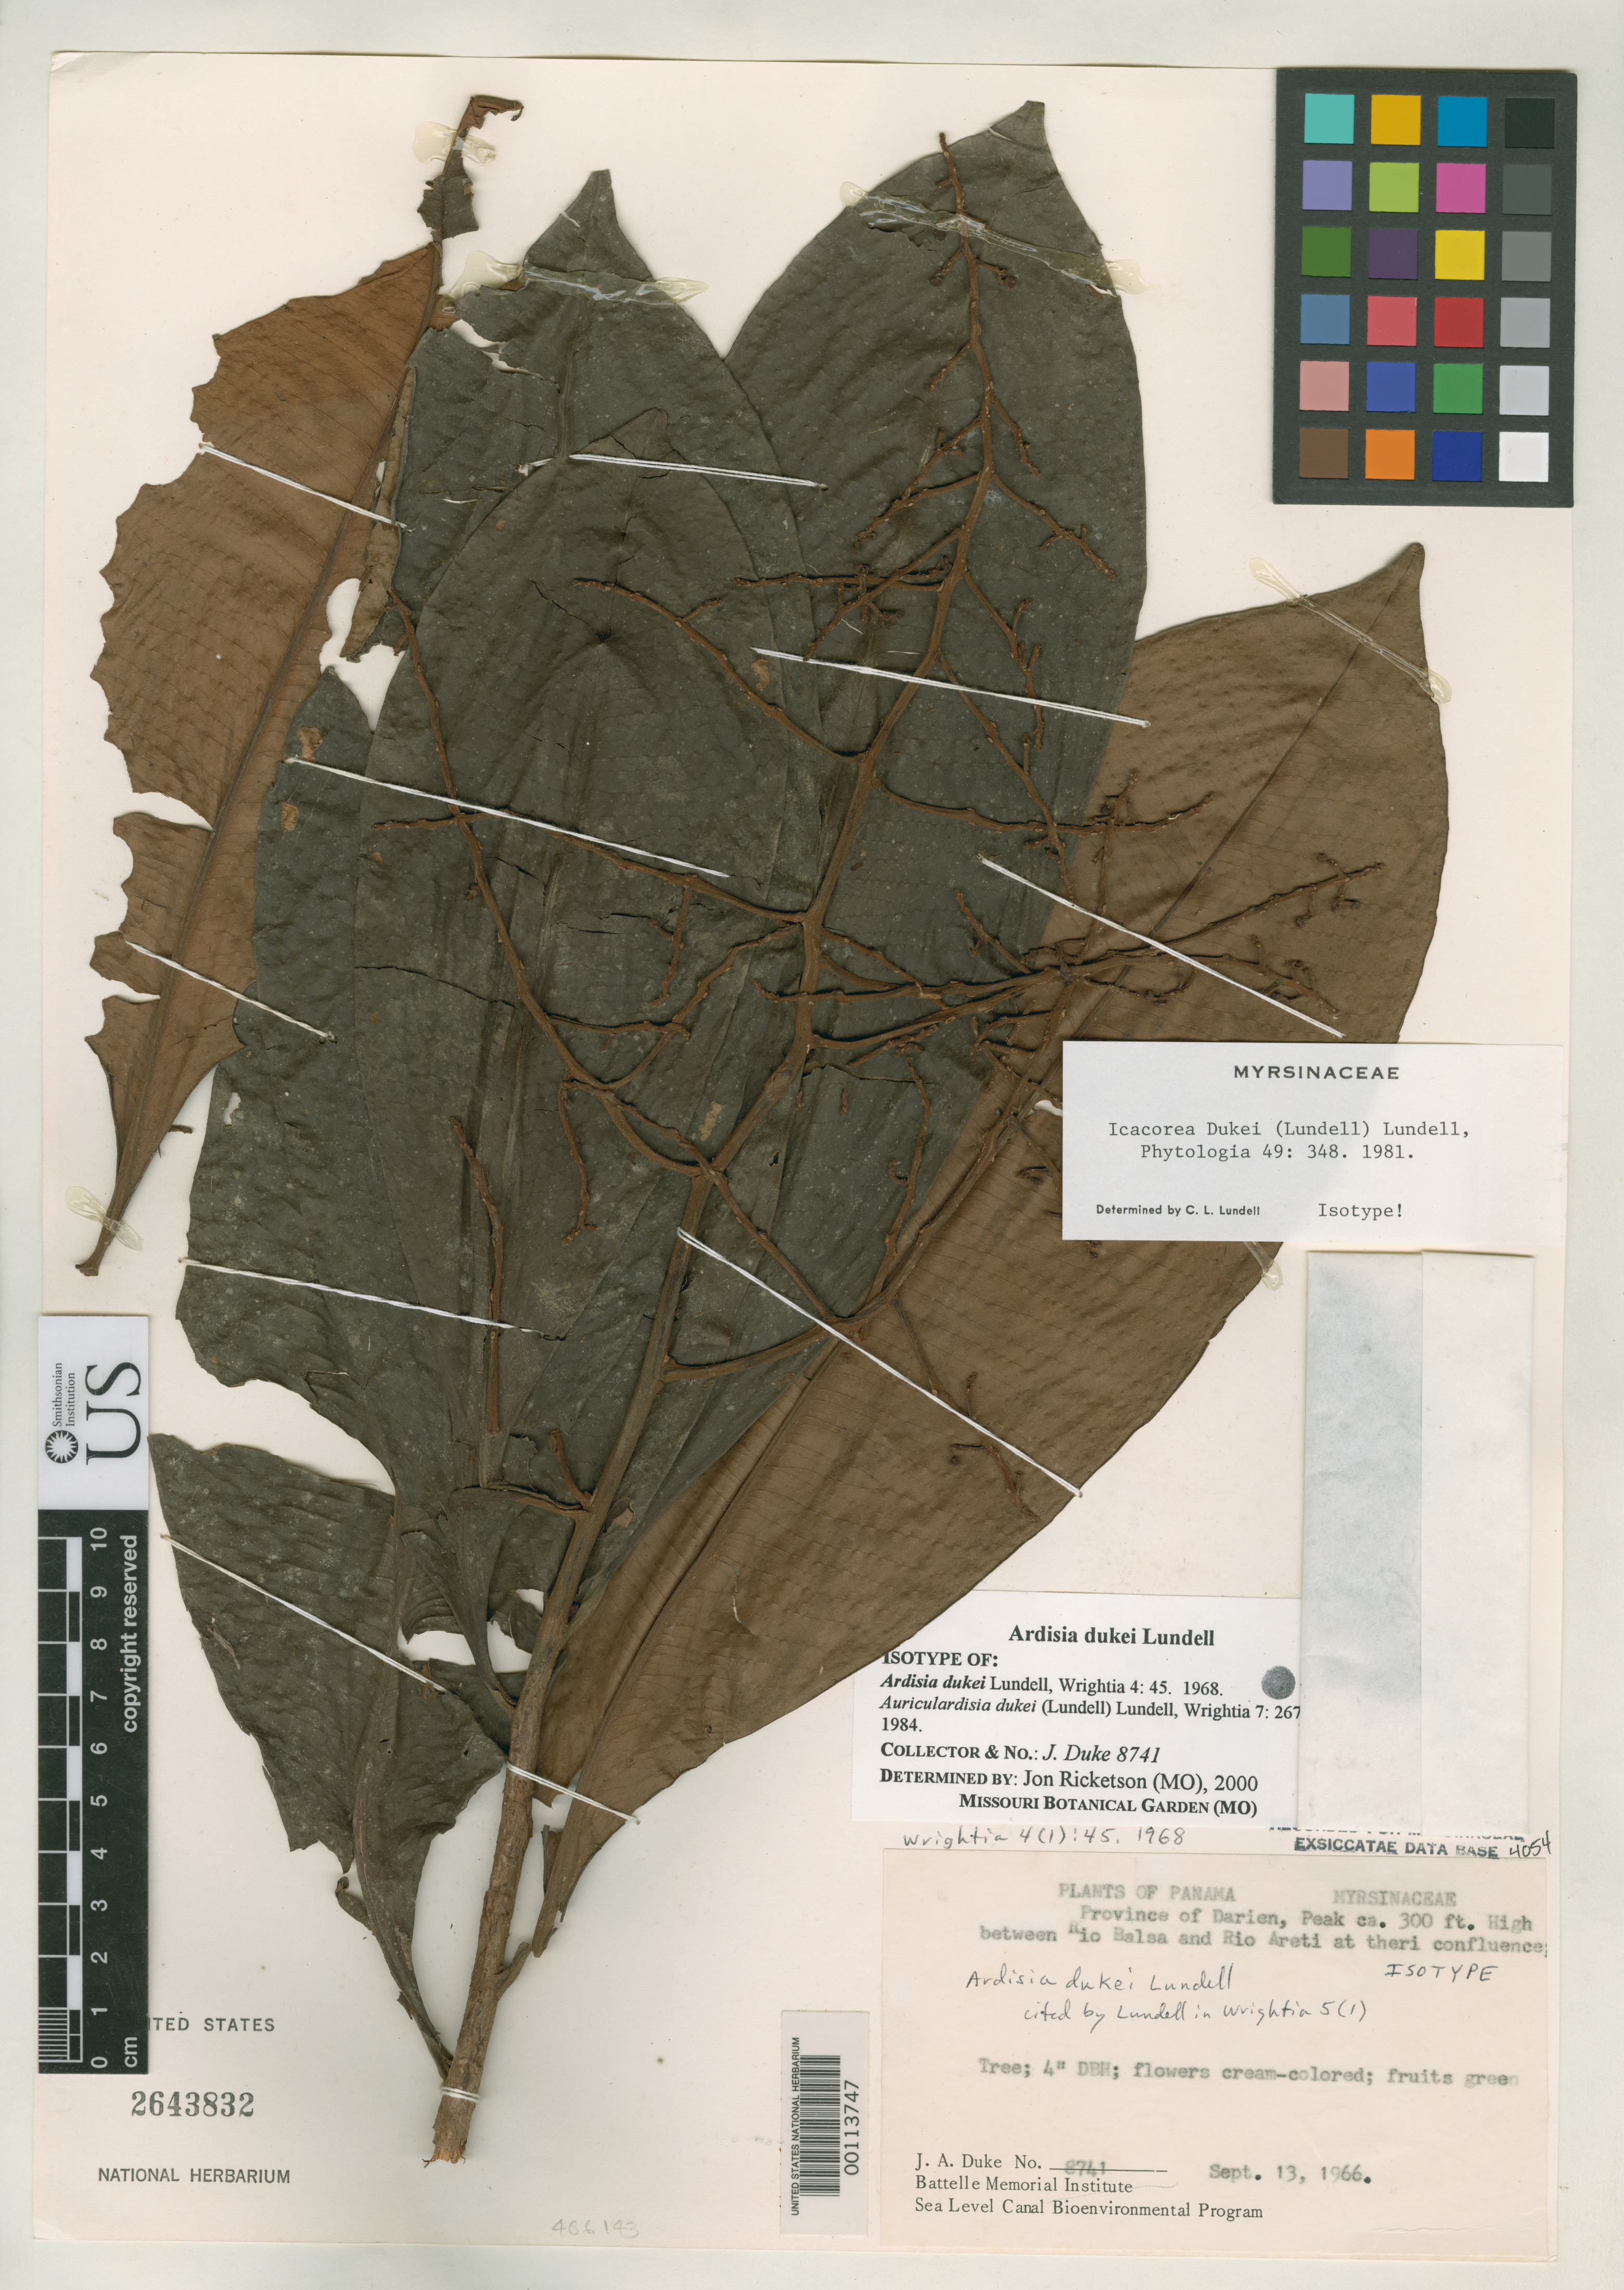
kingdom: Plantae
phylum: Tracheophyta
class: Magnoliopsida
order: Ericales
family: Primulaceae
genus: Ardisia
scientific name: Ardisia dukei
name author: Lundell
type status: Isotype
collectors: J. A. Duke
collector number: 8741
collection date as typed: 13 Sep 1966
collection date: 1966-09-13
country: Panama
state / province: Darién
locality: Peak between confluence of Rios Balsa & Areti.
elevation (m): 91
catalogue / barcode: US 2643832